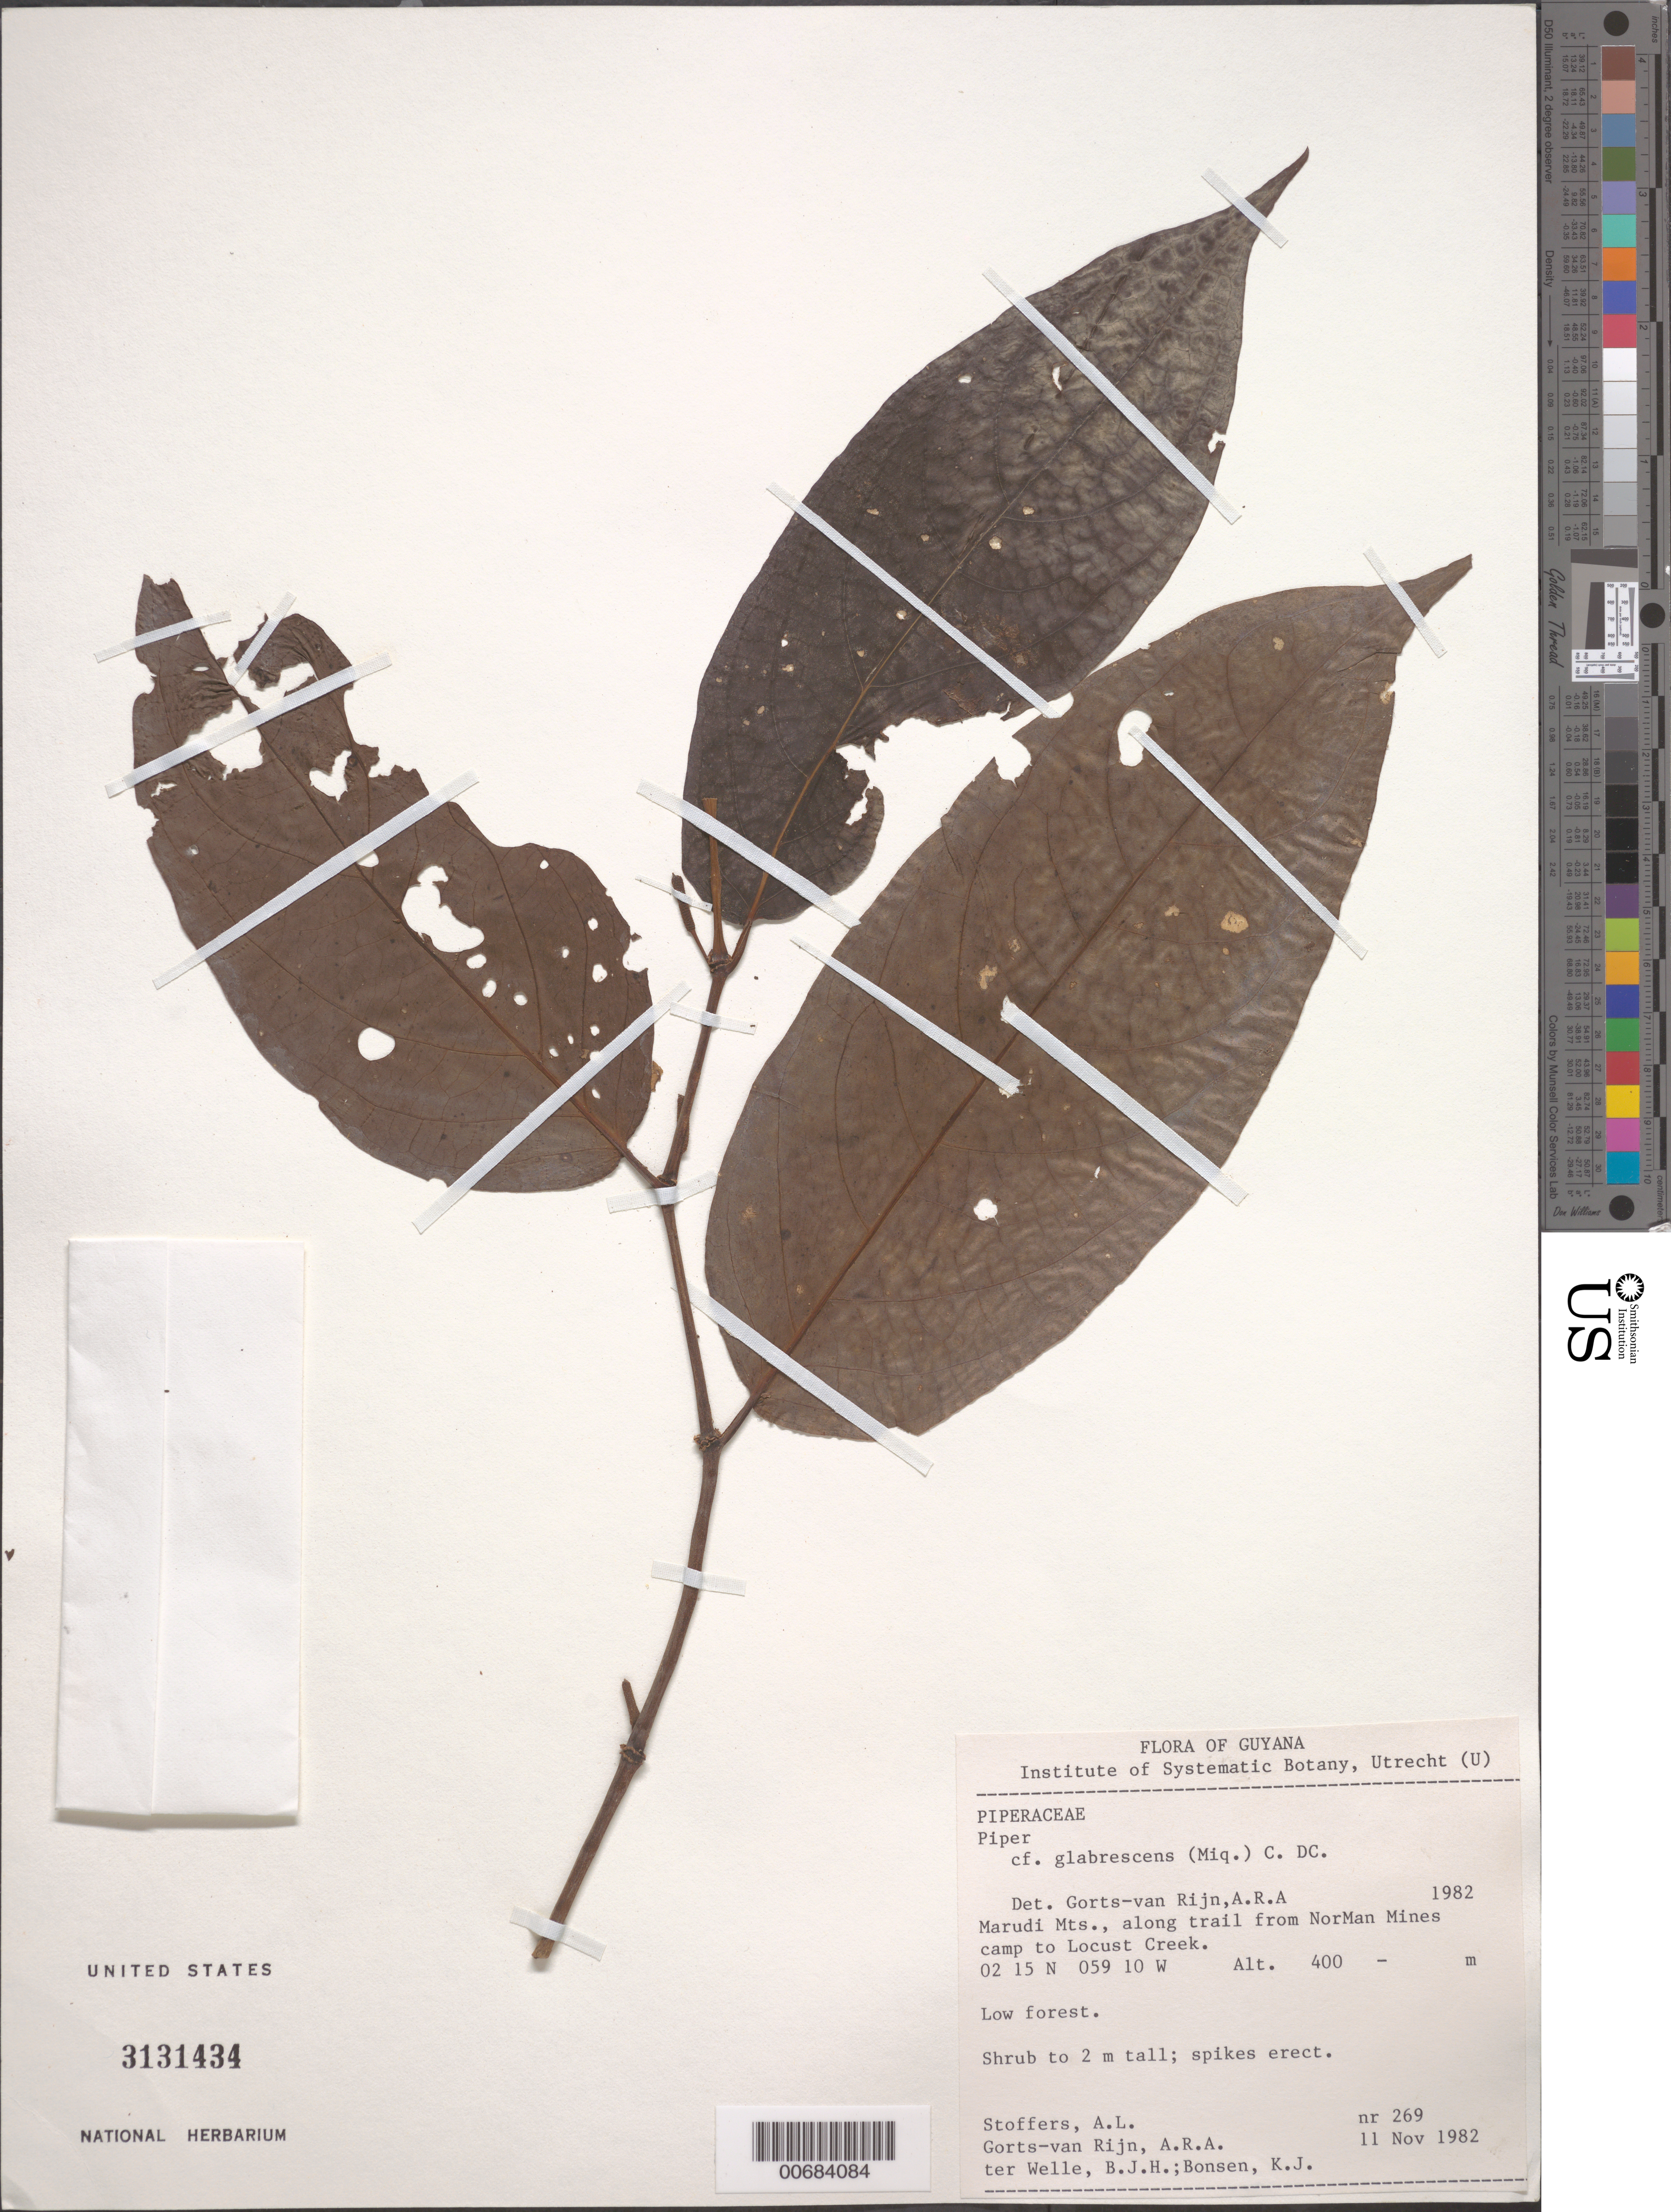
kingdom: Plantae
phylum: Tracheophyta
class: Magnoliopsida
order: Piperales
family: Piperaceae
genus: Piper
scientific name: Piper glabrescens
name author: (Miq.) C. DC.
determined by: Görts-van Rijn, A. R. A.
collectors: A. Stoffers, A. .R. A. Görts-van Rijn, B. Welle & K. Bonsen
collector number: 269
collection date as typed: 11-Nov-82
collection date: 1982-11-11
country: Guyana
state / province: U. Takutu-U. Essequibo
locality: Marudi Mts., along trail from NorMan Mines camp to Locust Creek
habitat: Low forest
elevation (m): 400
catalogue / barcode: US 3131434